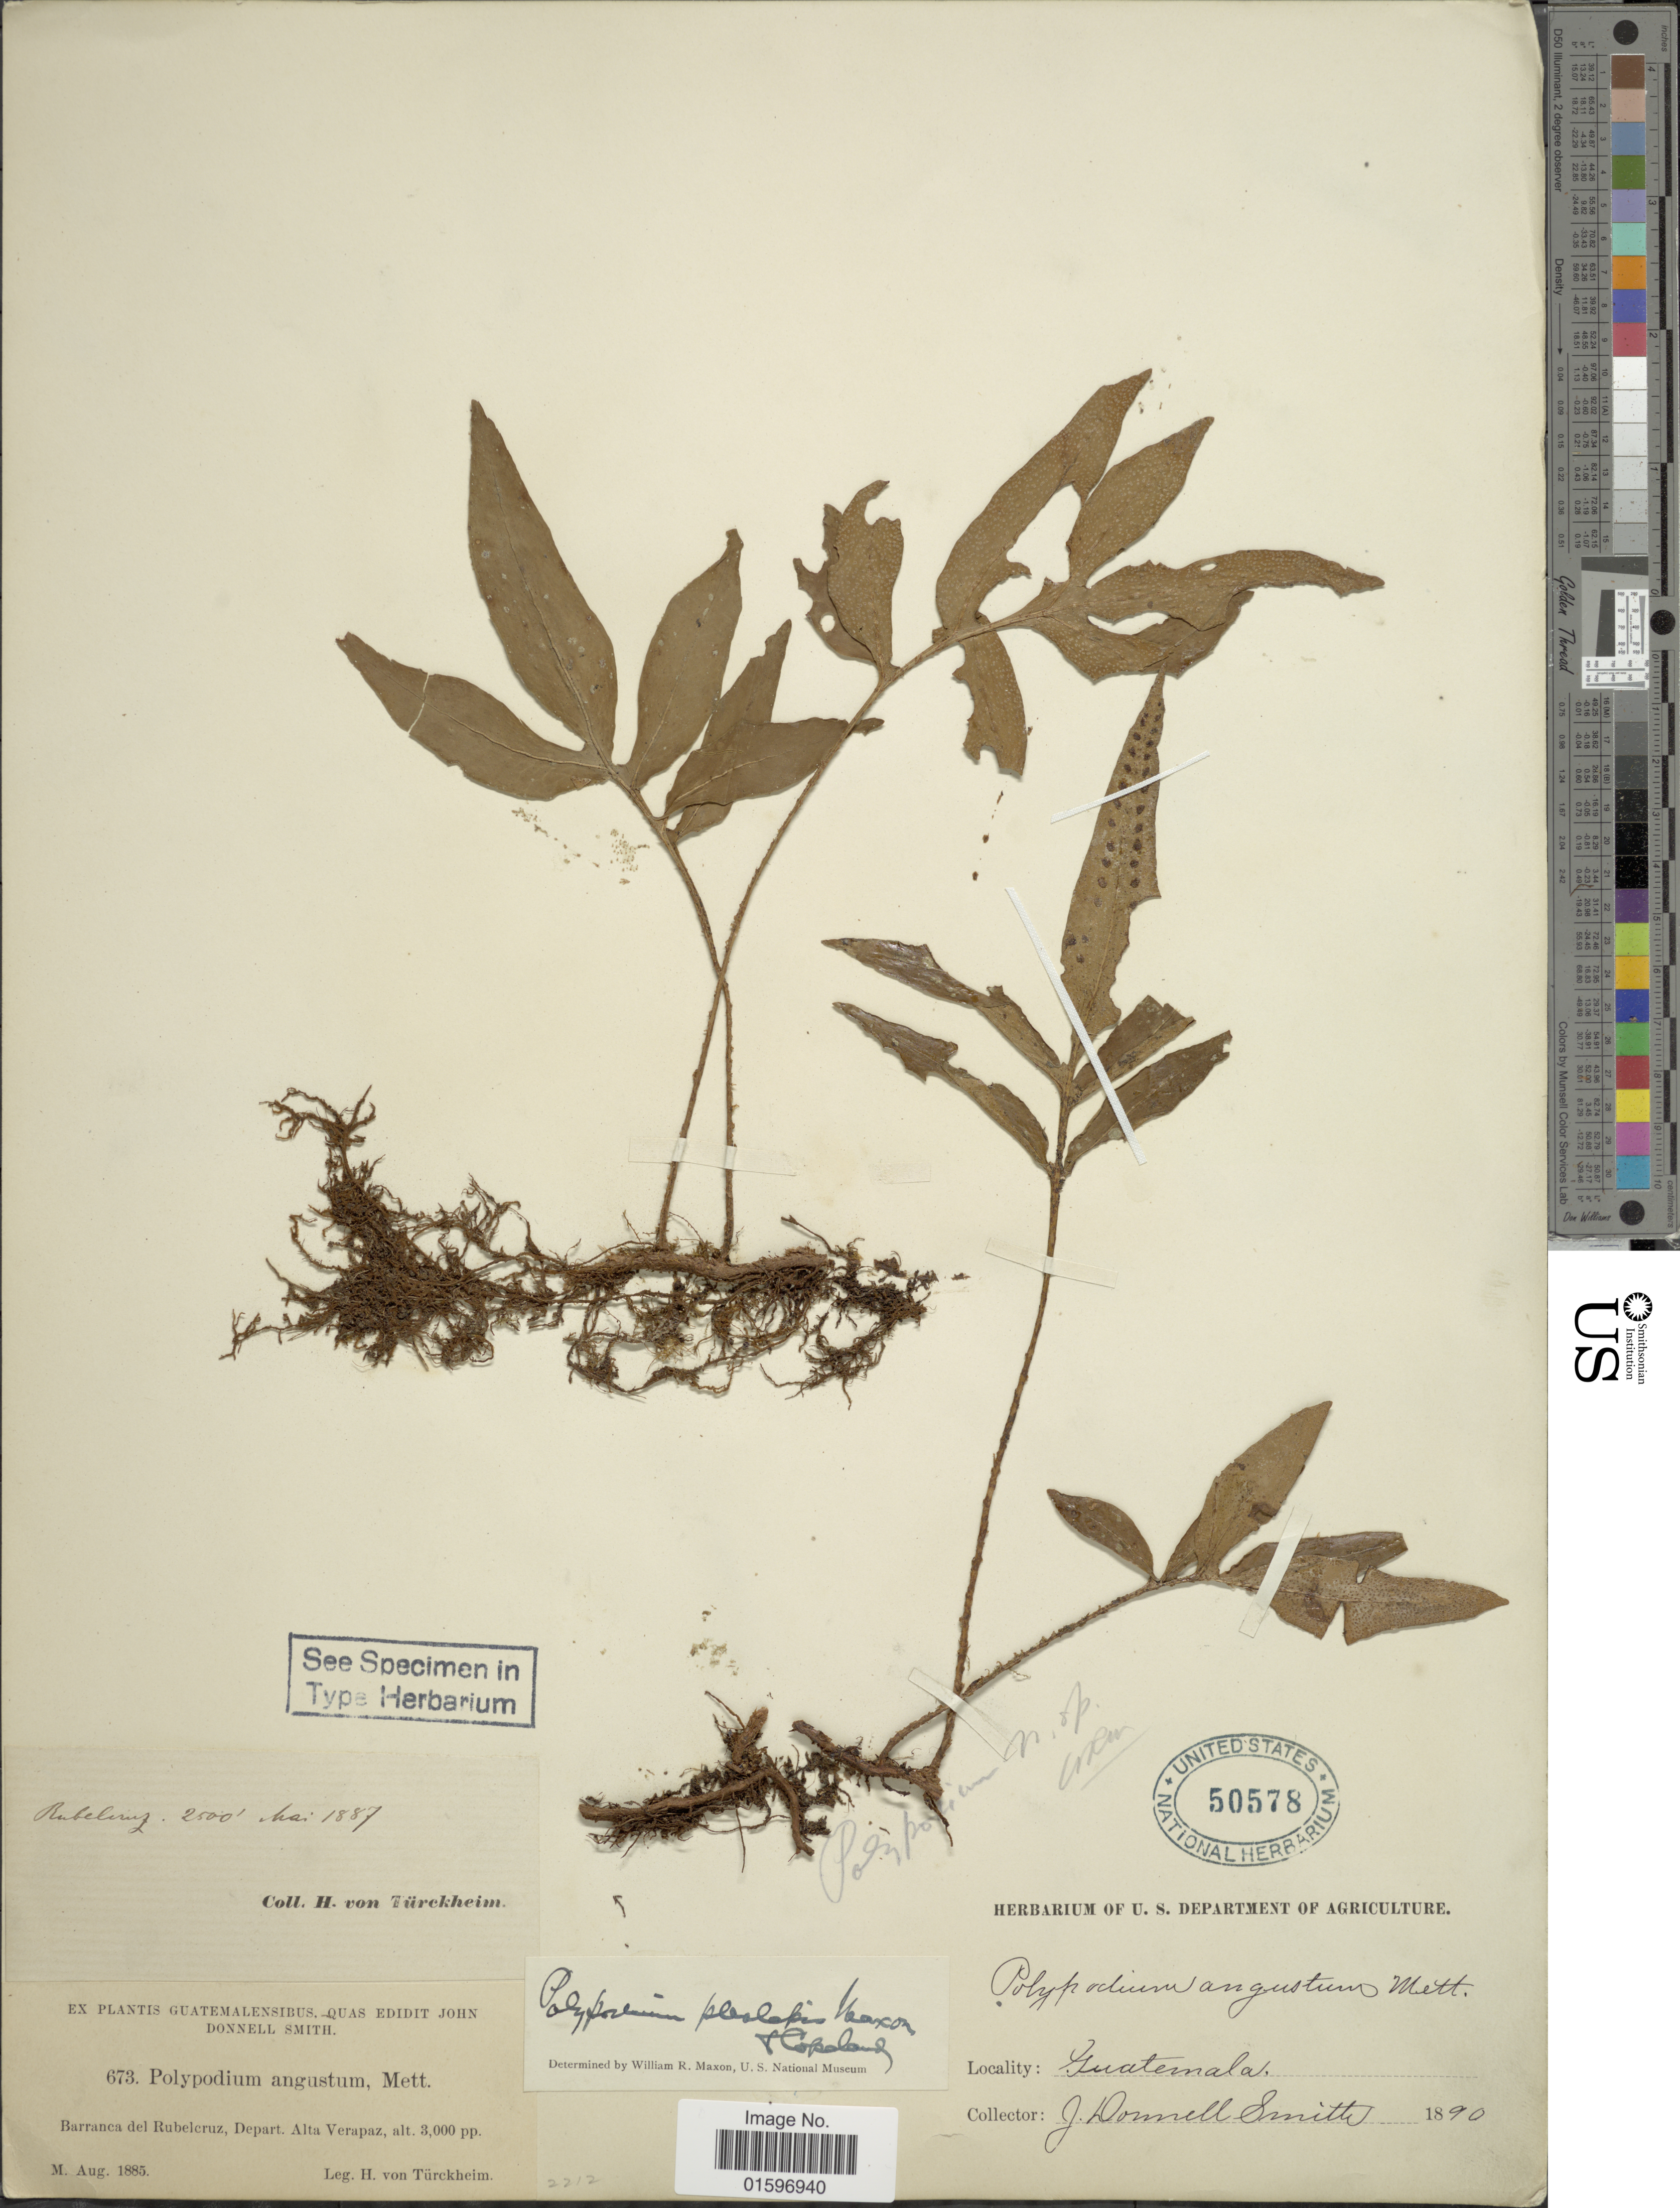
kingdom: Plantae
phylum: Tracheophyta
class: Polypodiopsida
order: Polypodiales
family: Polypodiaceae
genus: Pleopeltis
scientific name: Pleopeltis angusta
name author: Humb. & Bonap. ex Willd.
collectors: J. Donnell Smith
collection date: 1890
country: Guatemala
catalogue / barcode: US 50578